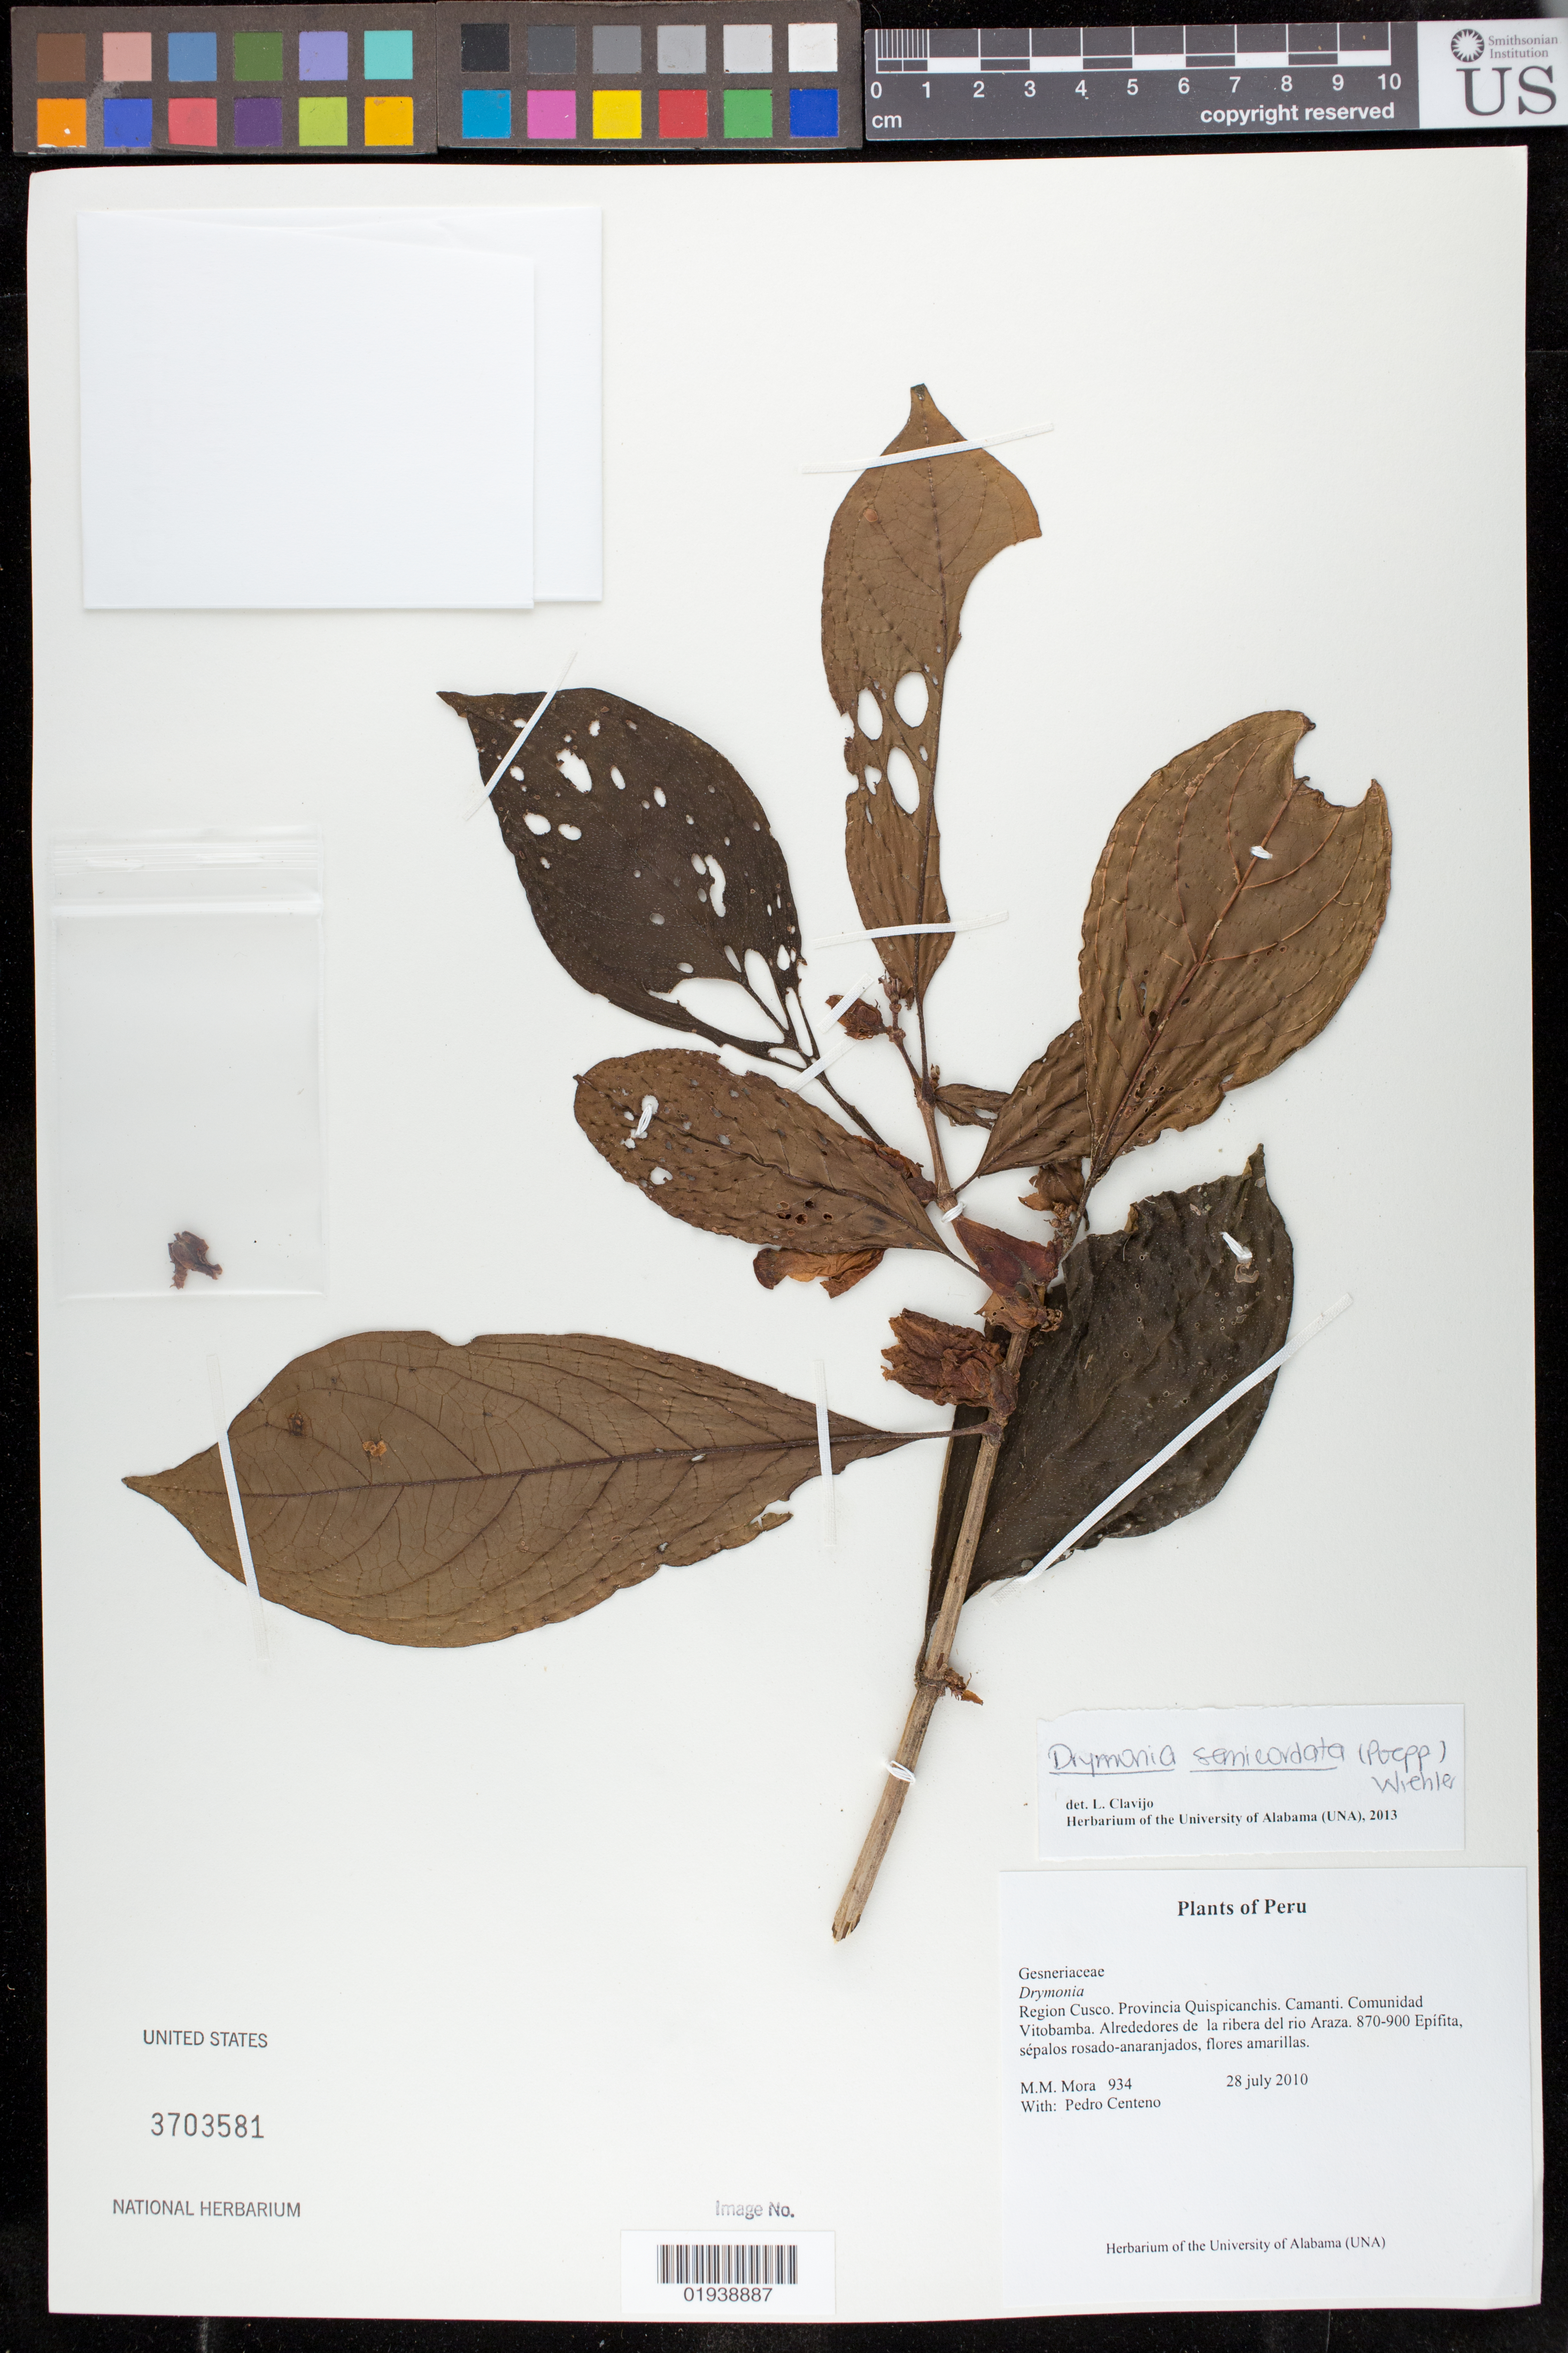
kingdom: Plantae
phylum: Tracheophyta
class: Magnoliopsida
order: Lamiales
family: Gesneriaceae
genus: Drymonia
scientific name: Drymonia semicordata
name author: (Poepp.) Wiehler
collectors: M. M. Mora & P. Centeno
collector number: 934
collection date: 2010-07-28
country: Peru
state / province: Cusco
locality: Provinica Quispicanchis. Camanti. Comunidad Vitobamba. Alrededores de la ribera del rio Araza.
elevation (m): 870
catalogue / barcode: US 3703581